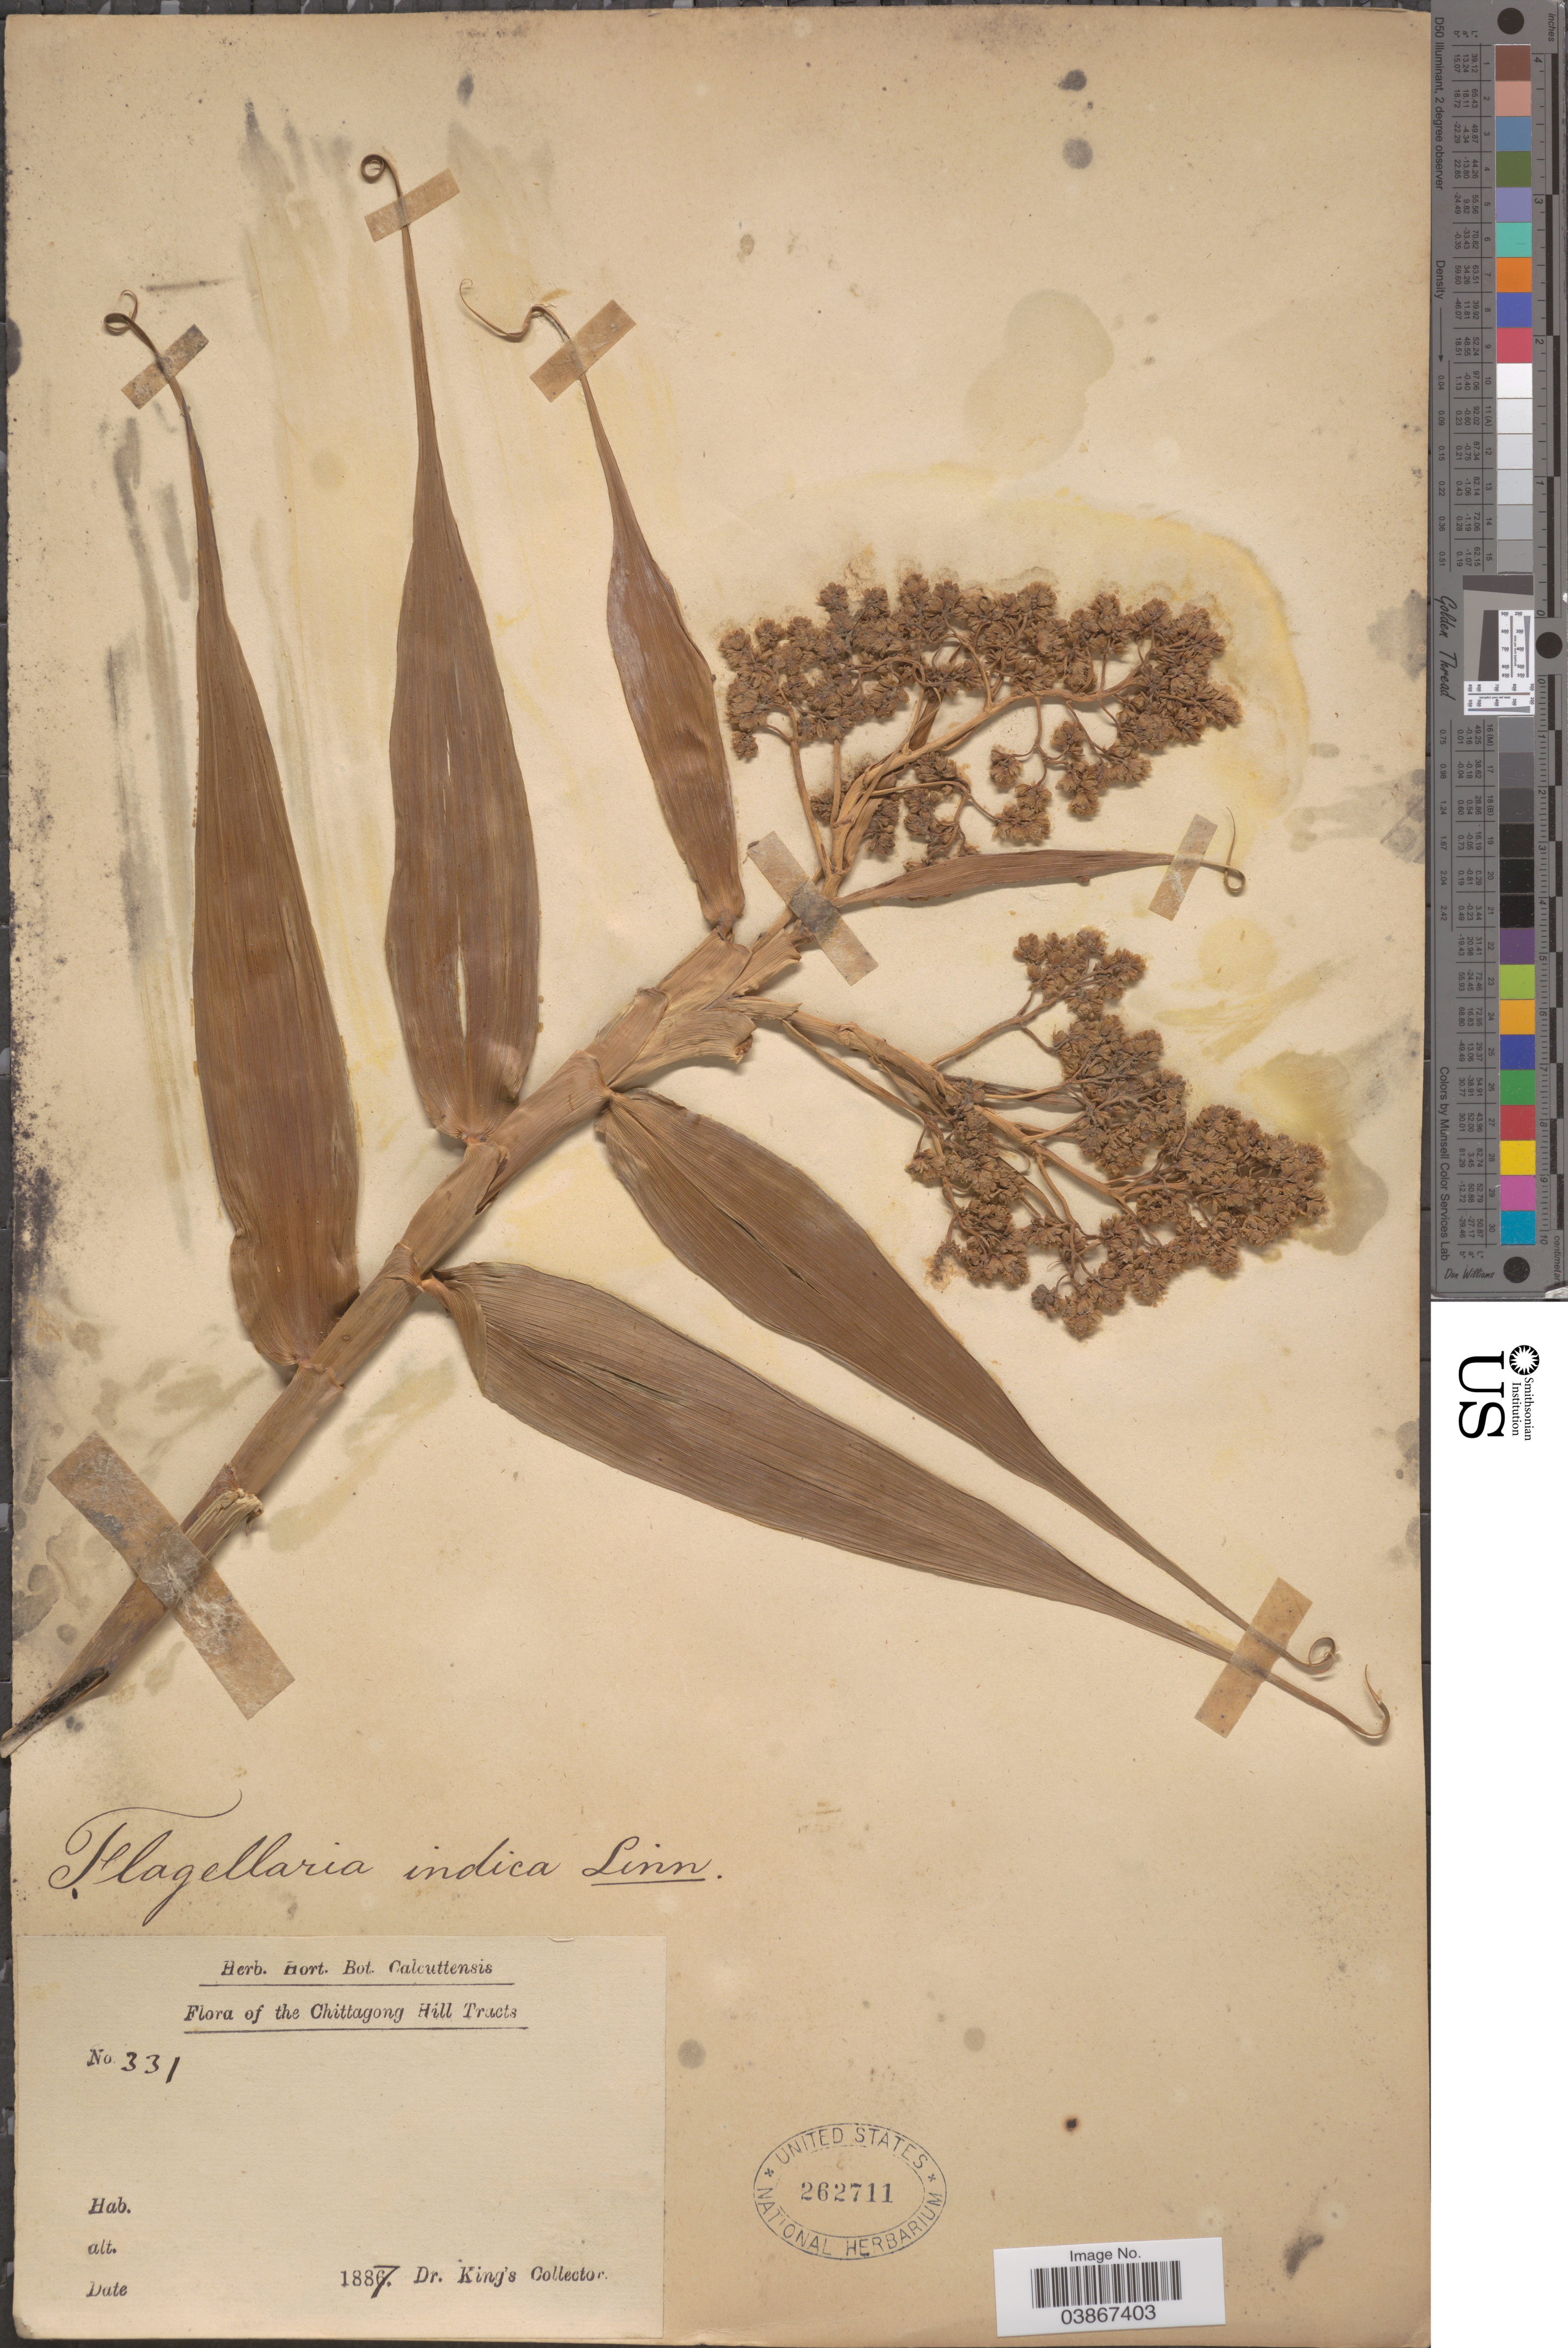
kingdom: Plantae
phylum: Tracheophyta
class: Liliopsida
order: Poales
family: Flagellariaceae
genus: Flagellaria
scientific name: Flagellaria indica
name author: L.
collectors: Dr. King's collector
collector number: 331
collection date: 1887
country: Bangladesh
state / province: Chittagong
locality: Chittagong Hill Tracts.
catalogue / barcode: US 262711